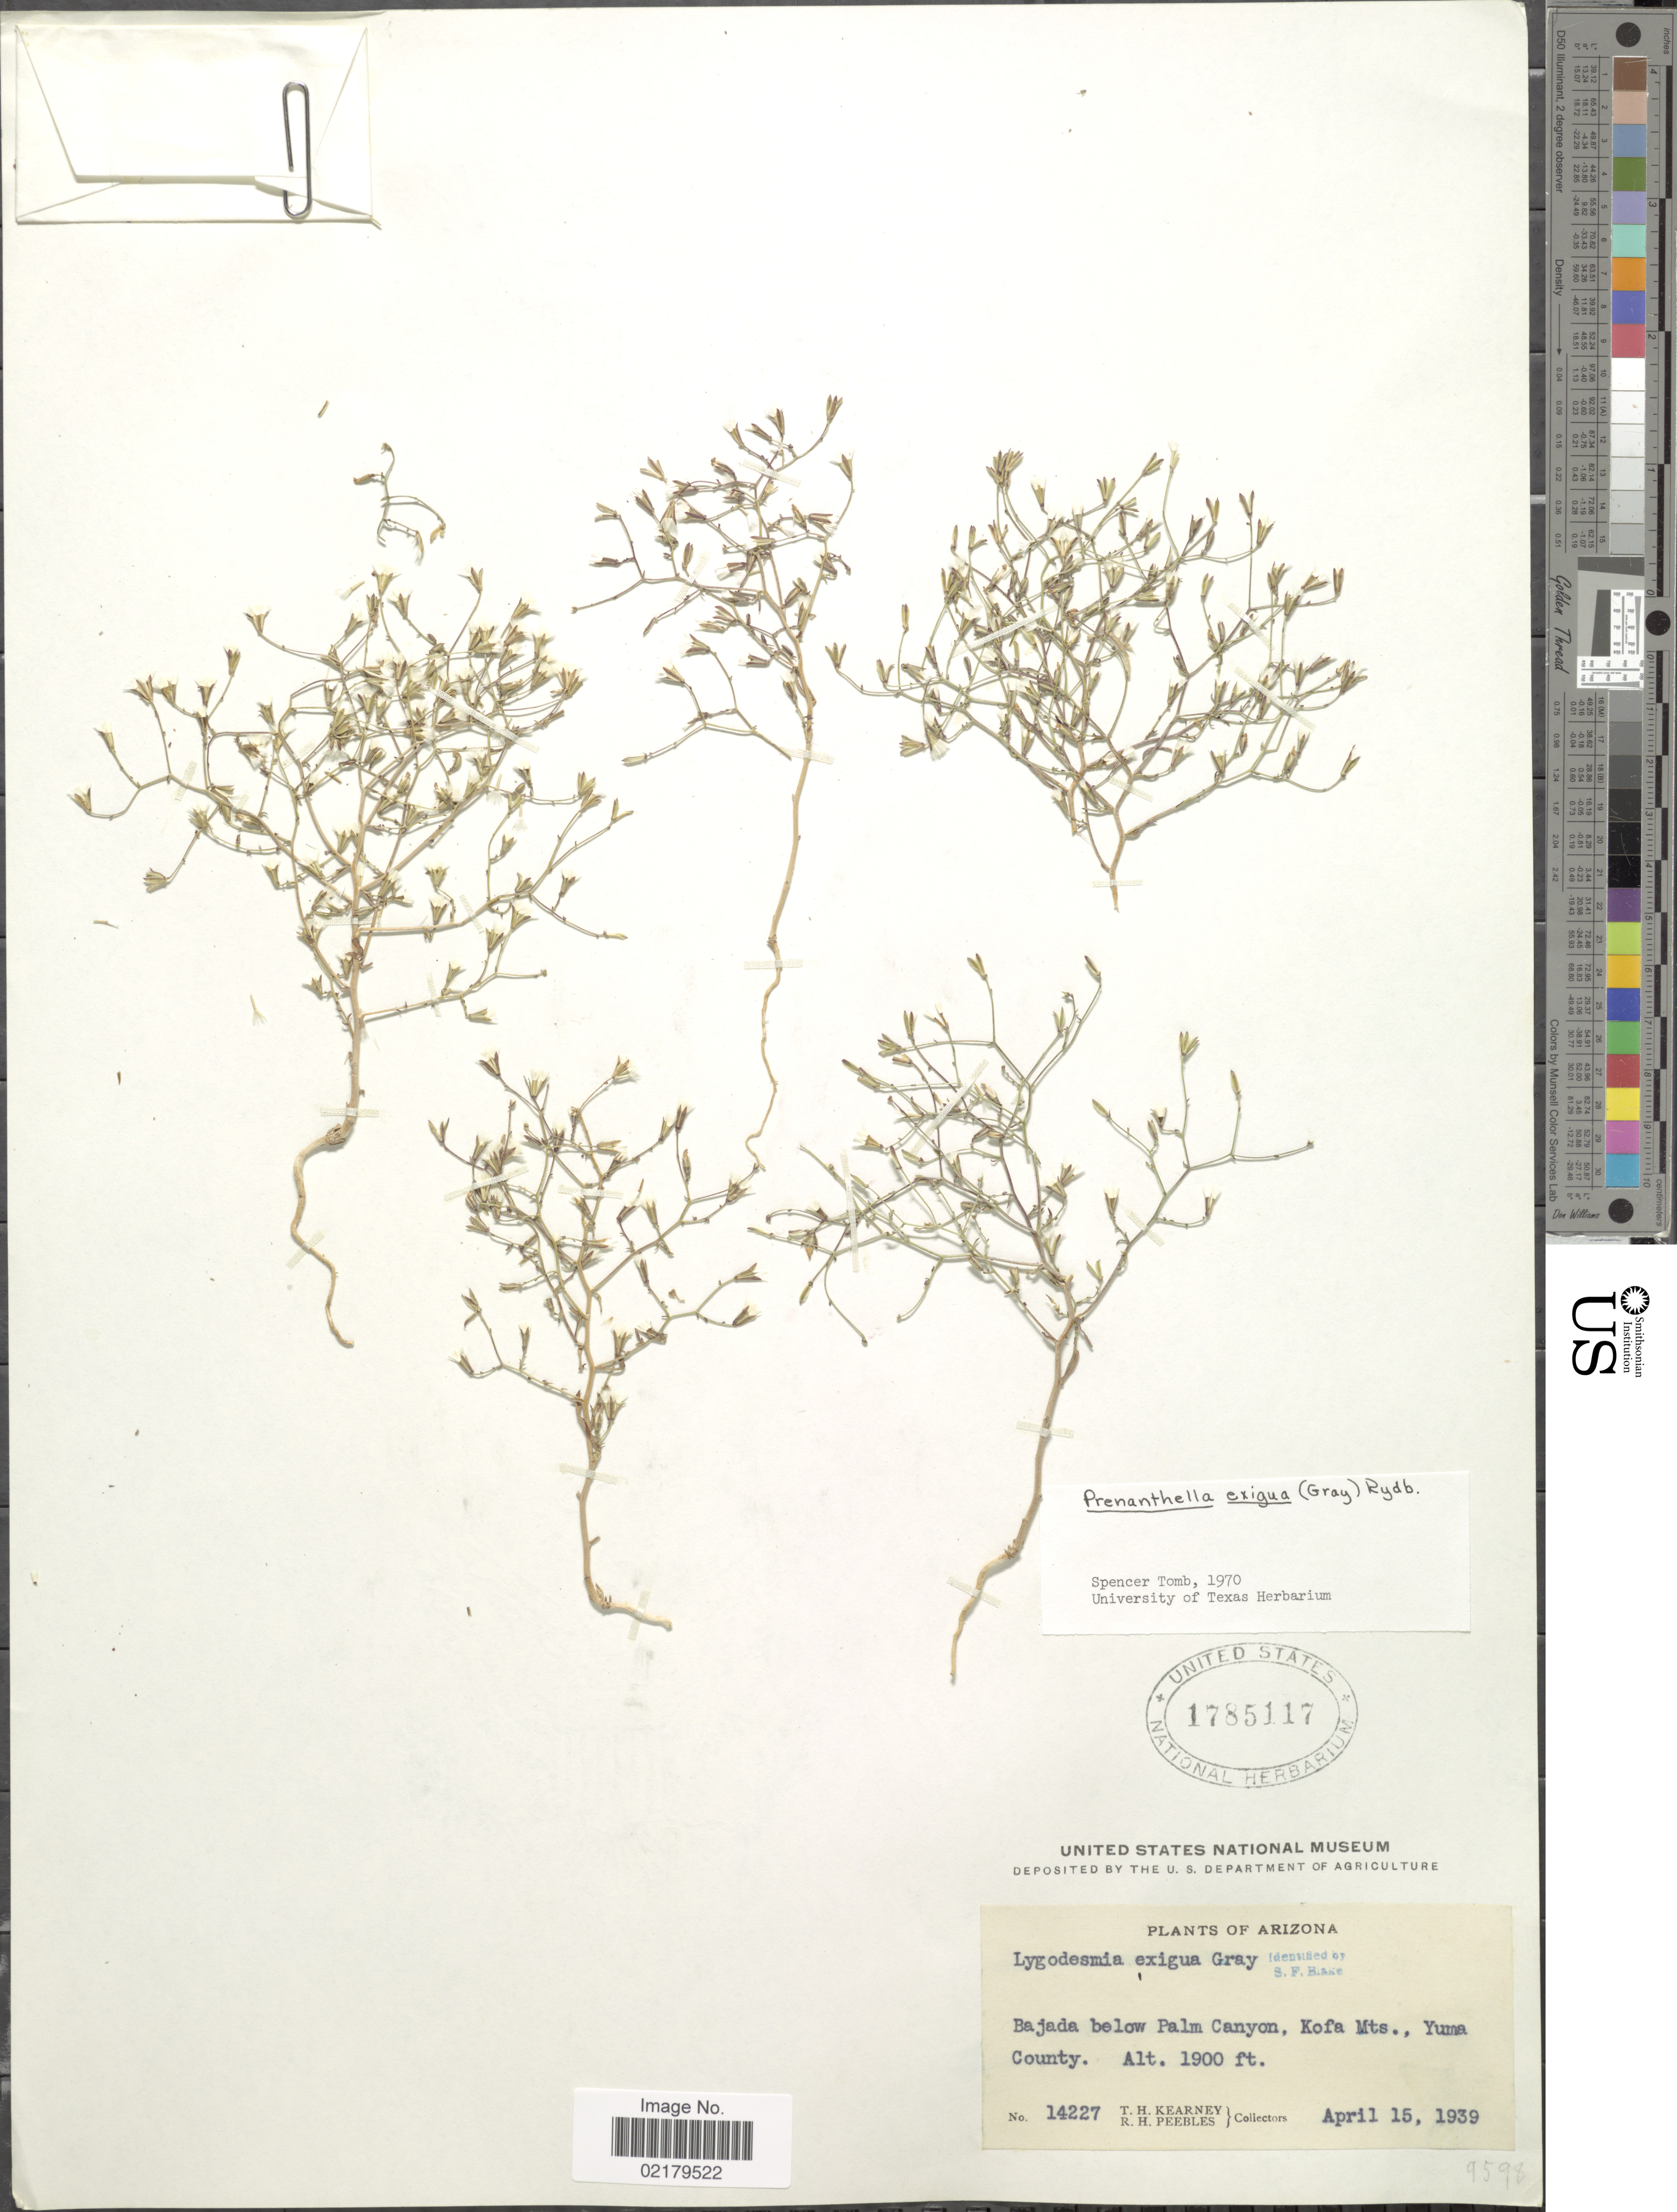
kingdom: Plantae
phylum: Tracheophyta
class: Magnoliopsida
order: Asterales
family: Asteraceae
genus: Prenanthella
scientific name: Prenanthella exigua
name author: (A. Gray) Rydb.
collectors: T. H. Kearney & R. H. Peebles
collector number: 14227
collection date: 1939-04-15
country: United States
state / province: Arizona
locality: Bajada below Palm Canyon, Kofa Mts., Yuma County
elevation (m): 579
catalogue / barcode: US 1785117